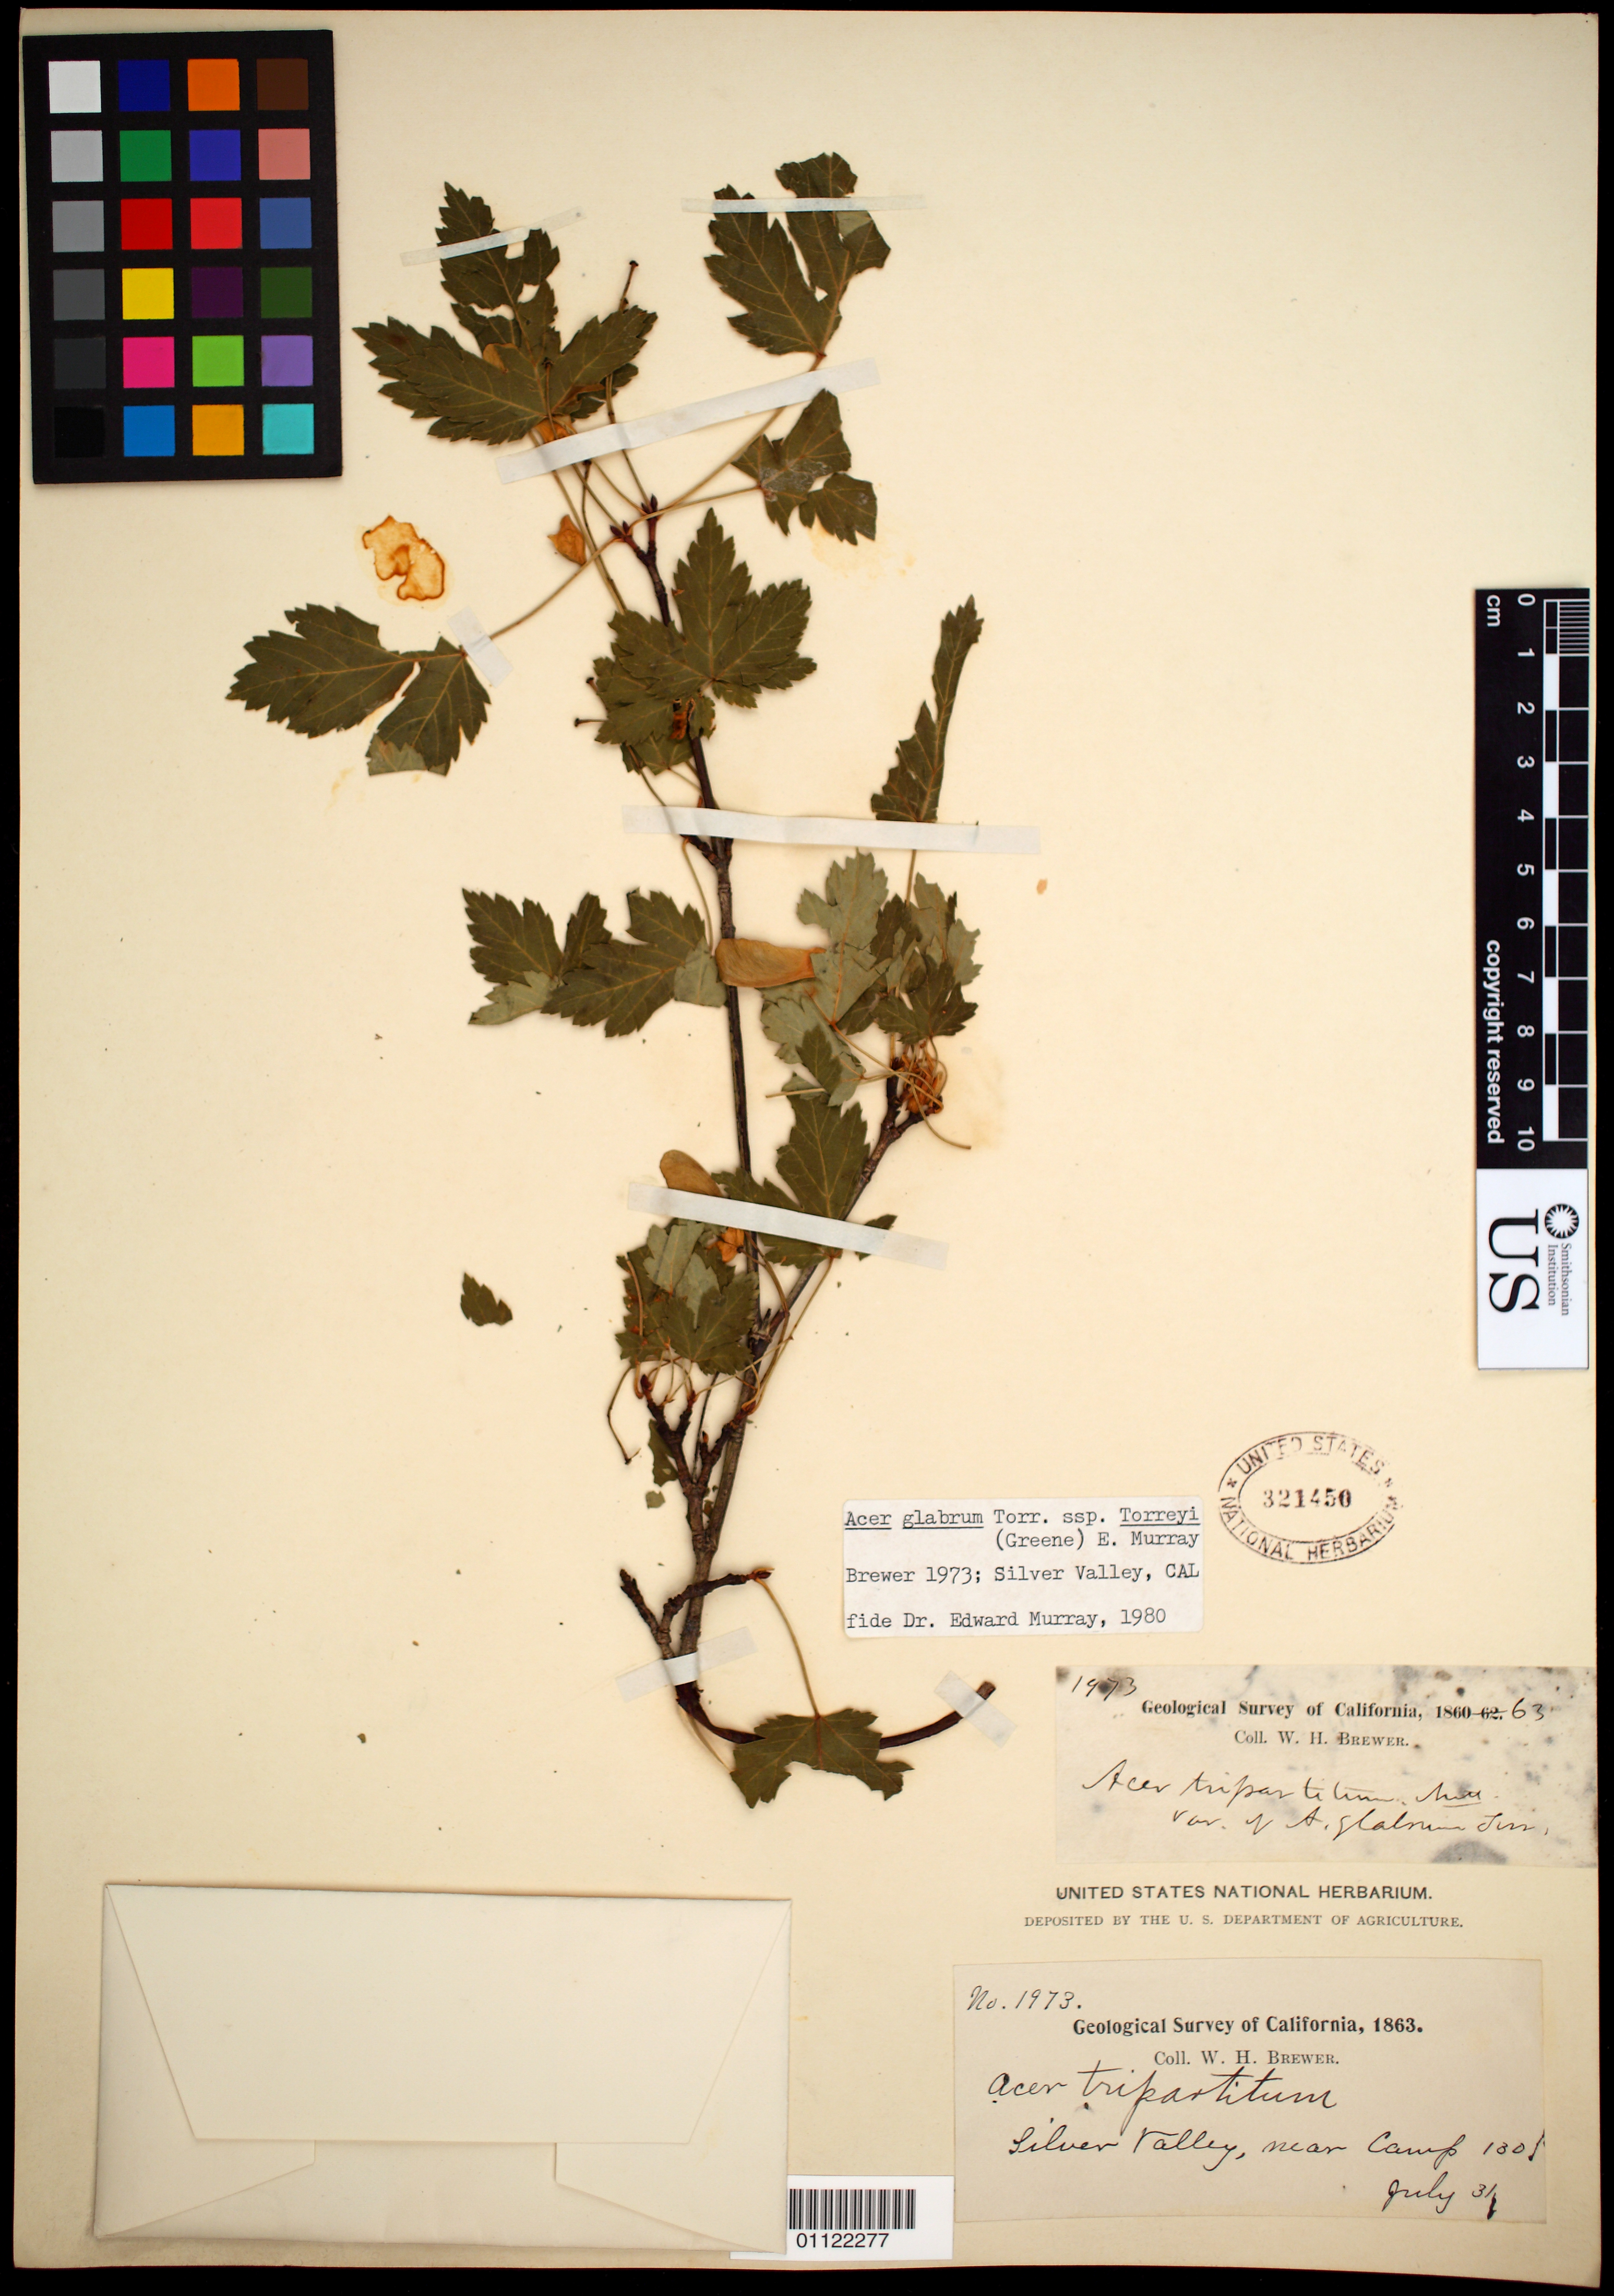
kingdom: Plantae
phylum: Tracheophyta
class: Magnoliopsida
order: Sapindales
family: Sapindaceae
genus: Acer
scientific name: Acer glabrum subsp. torreyi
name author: (Greene) A.E. Murray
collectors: W. H. Brewer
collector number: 1973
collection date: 1863-07-31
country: United States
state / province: California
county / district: Alpine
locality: Near camp 130, Silver Valley.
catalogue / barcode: US 321450